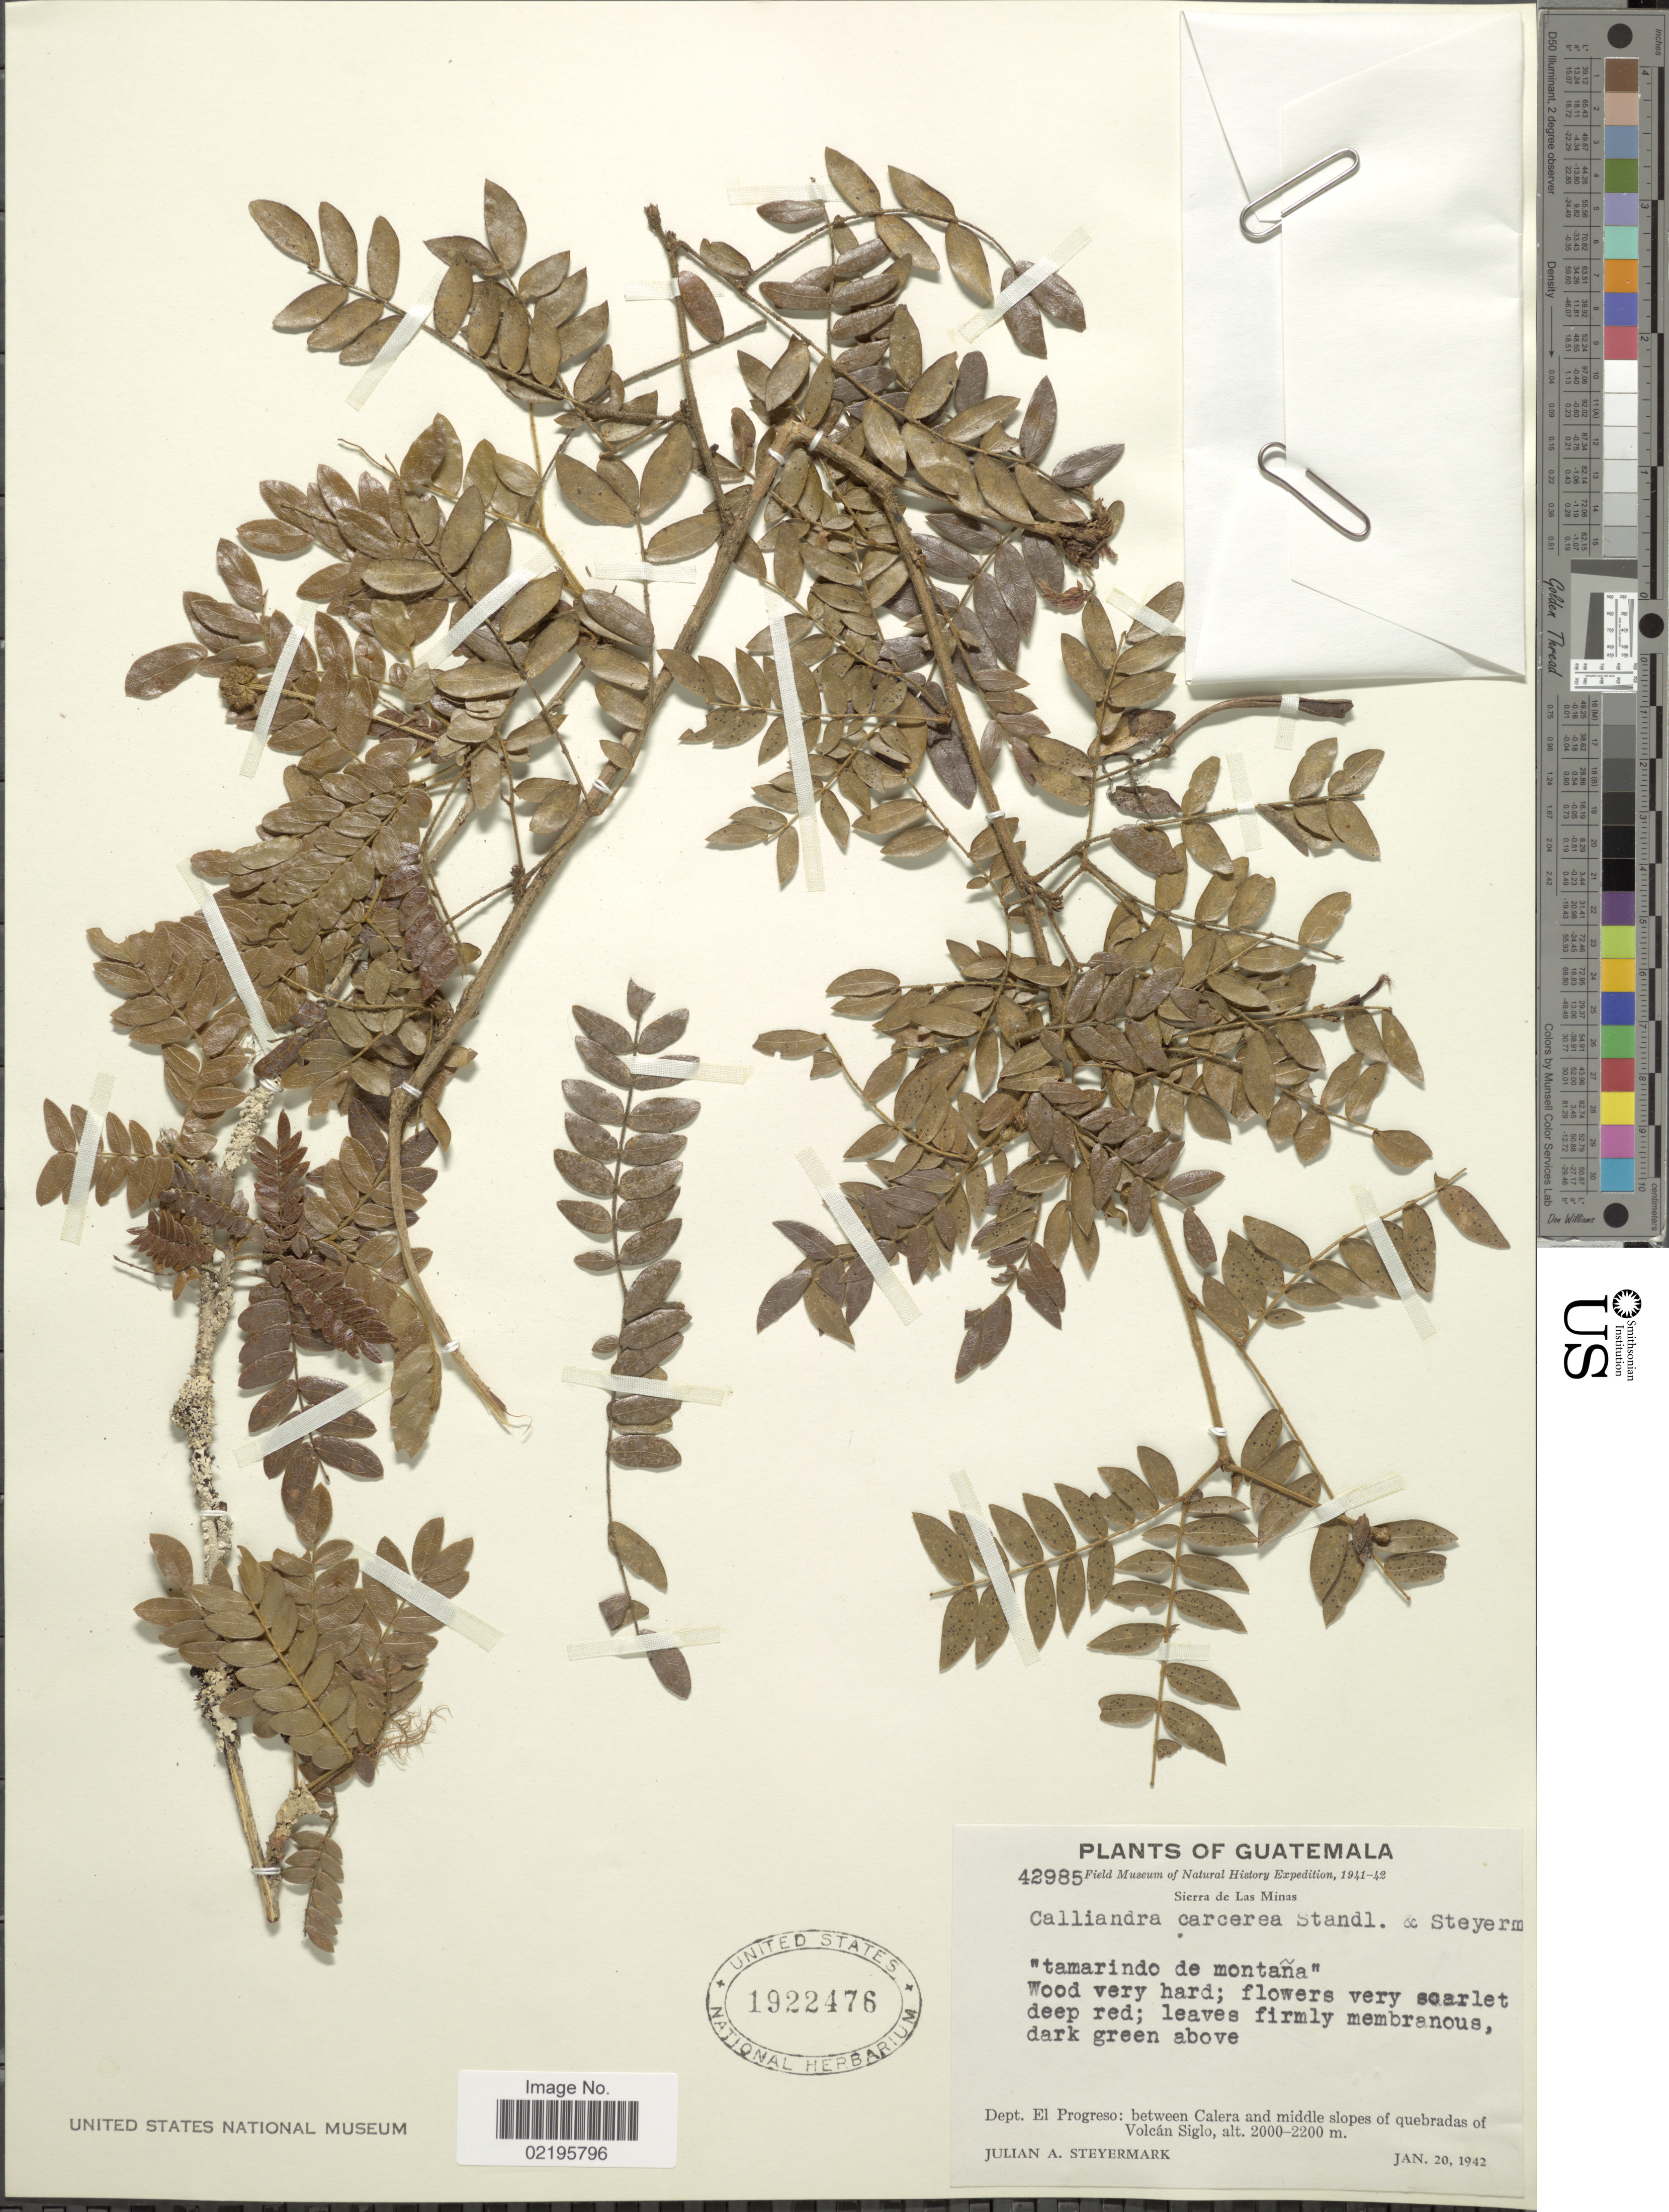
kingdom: Plantae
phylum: Tracheophyta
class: Magnoliopsida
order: Fabales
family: Fabaceae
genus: Calliandra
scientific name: Calliandra carcerea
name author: Standl. & Steyerm.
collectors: J. Steyermark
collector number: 42985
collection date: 1942-01-20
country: Guatemala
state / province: El Progreso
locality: Sierra de Las Minas, between Calera and middle slopes of quebradas of Volcan Siglo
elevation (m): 2000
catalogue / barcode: US 1922476